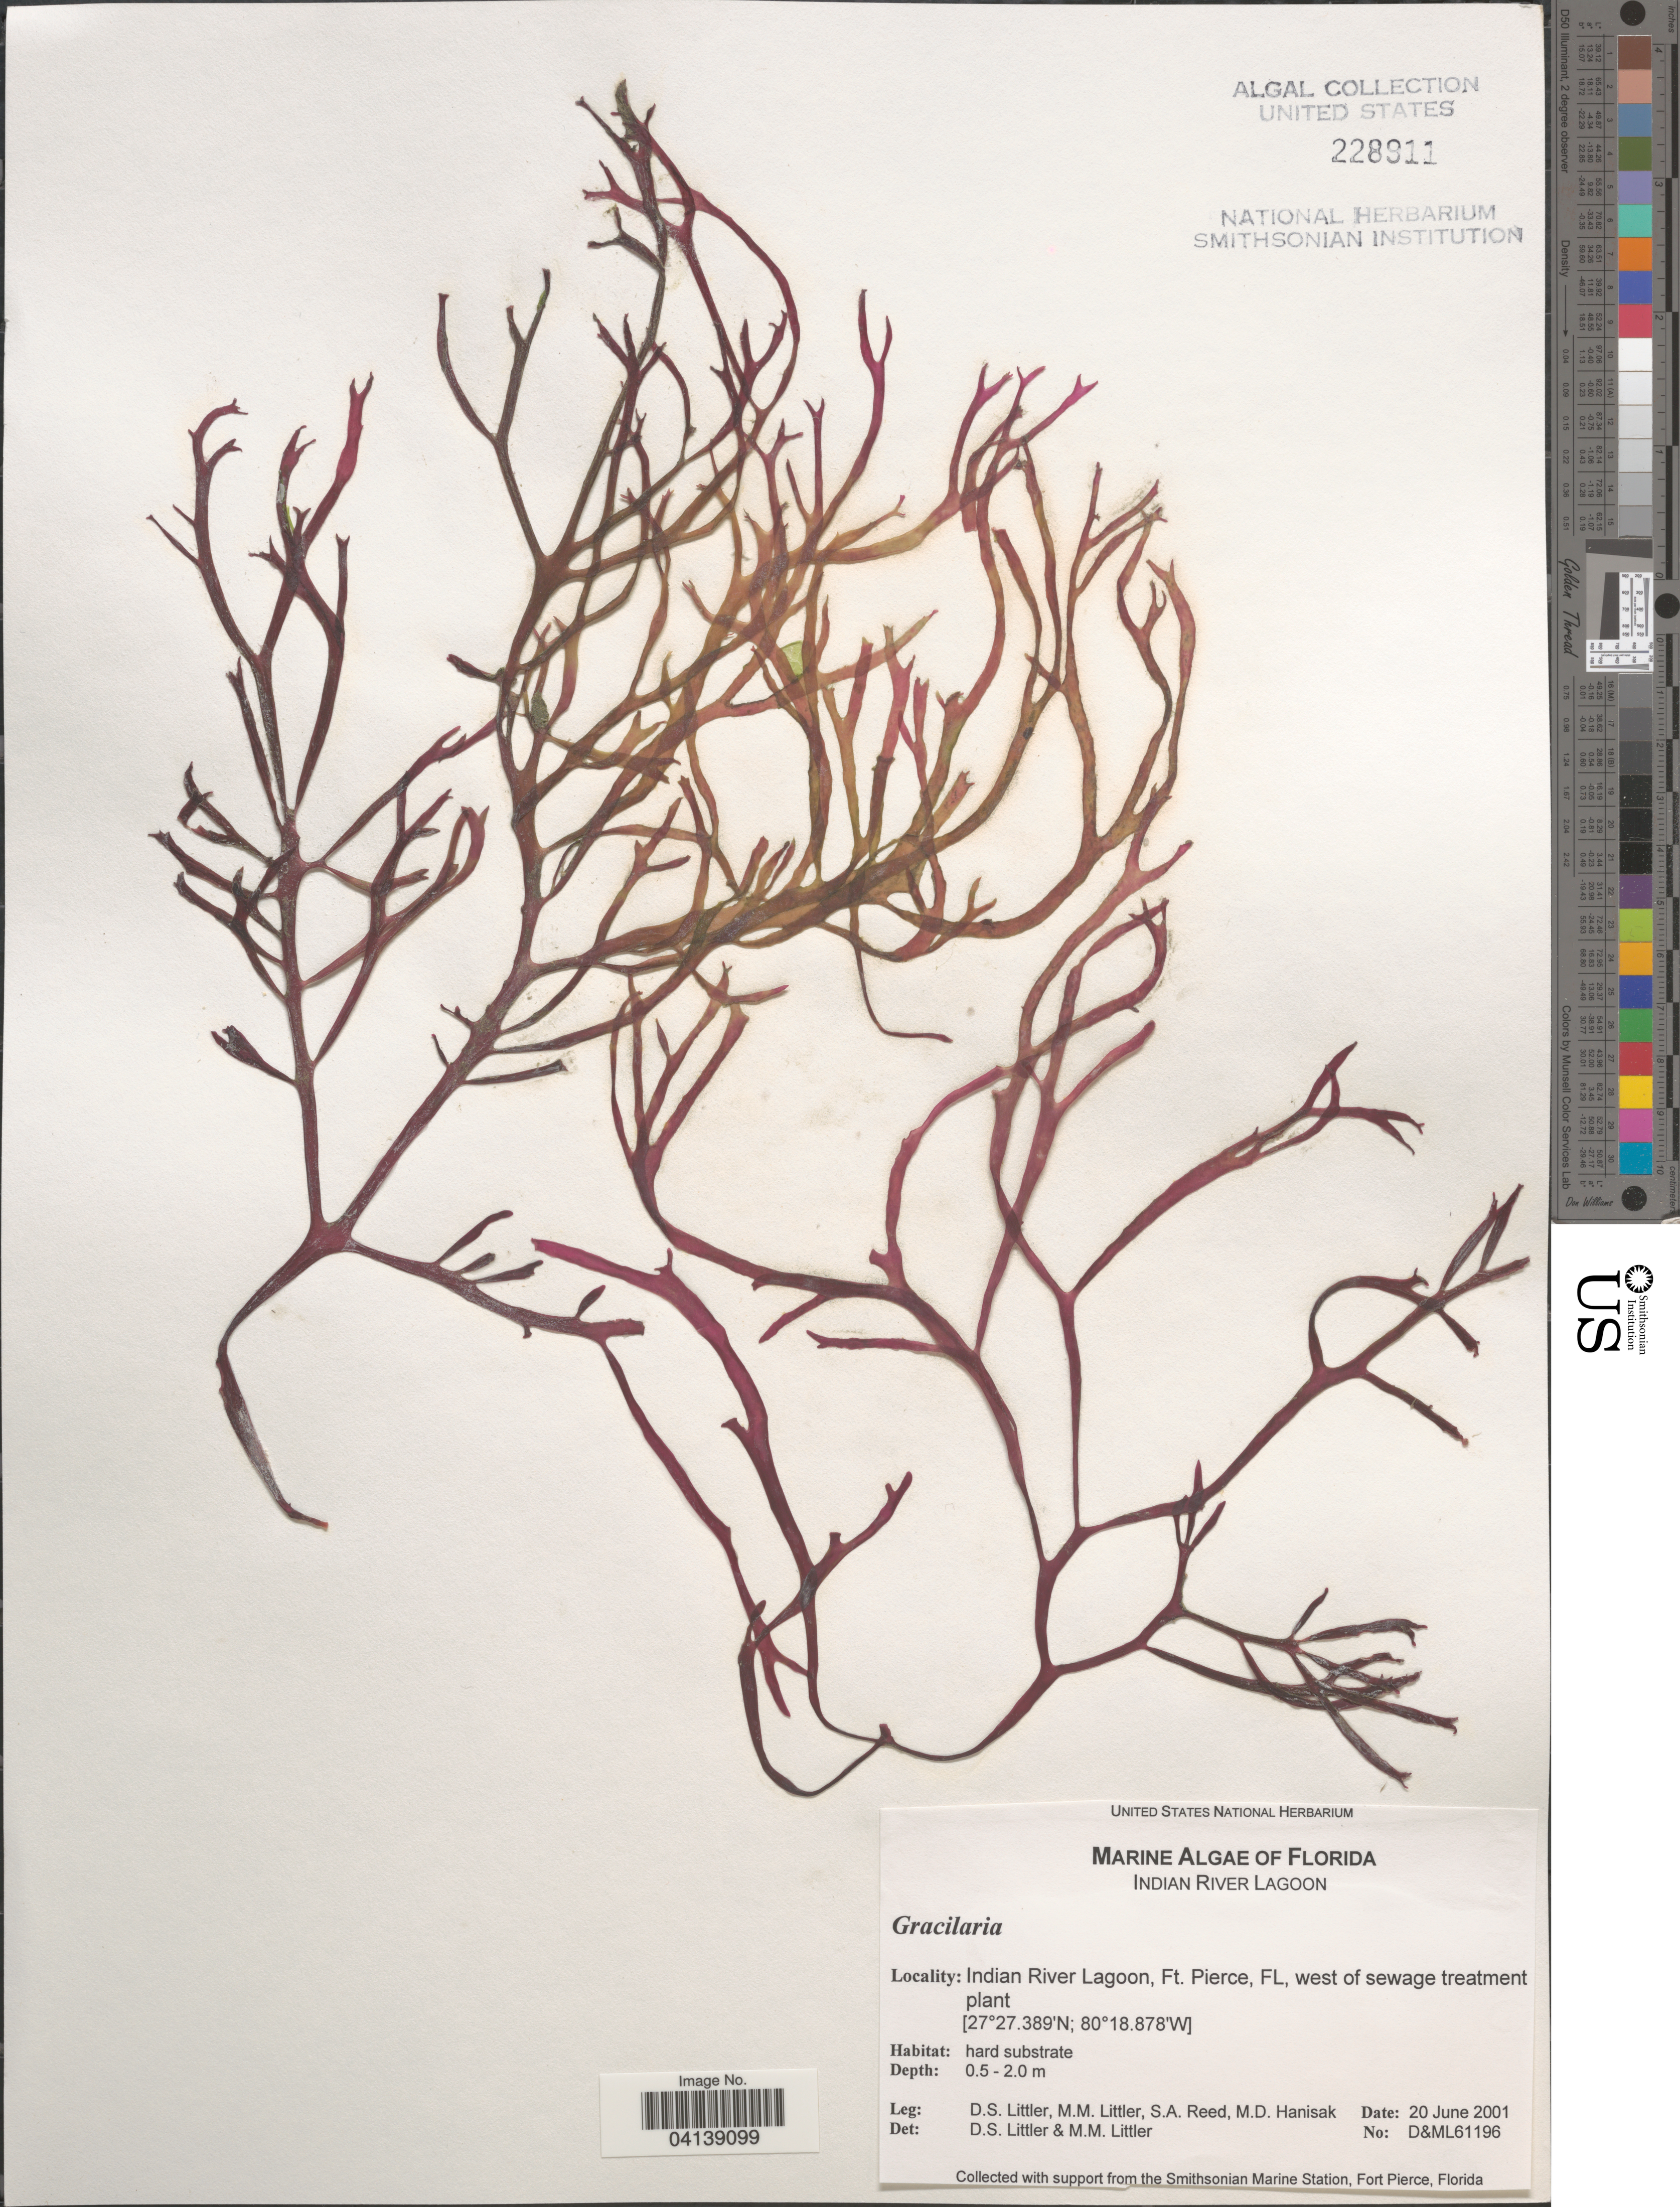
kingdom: Plantae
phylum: Rhodophyta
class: Florideophyceae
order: Gracilariales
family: Gracilariaceae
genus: Gracilaria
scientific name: Gracilaria sp.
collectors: D. S. Littler, S. Reed & M. Hanisak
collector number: D&ML61196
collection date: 2001-06-20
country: United States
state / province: Florida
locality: Indian River Lagoon, Ft. Pierce, west of sewage treatment plant.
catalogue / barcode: US 228911